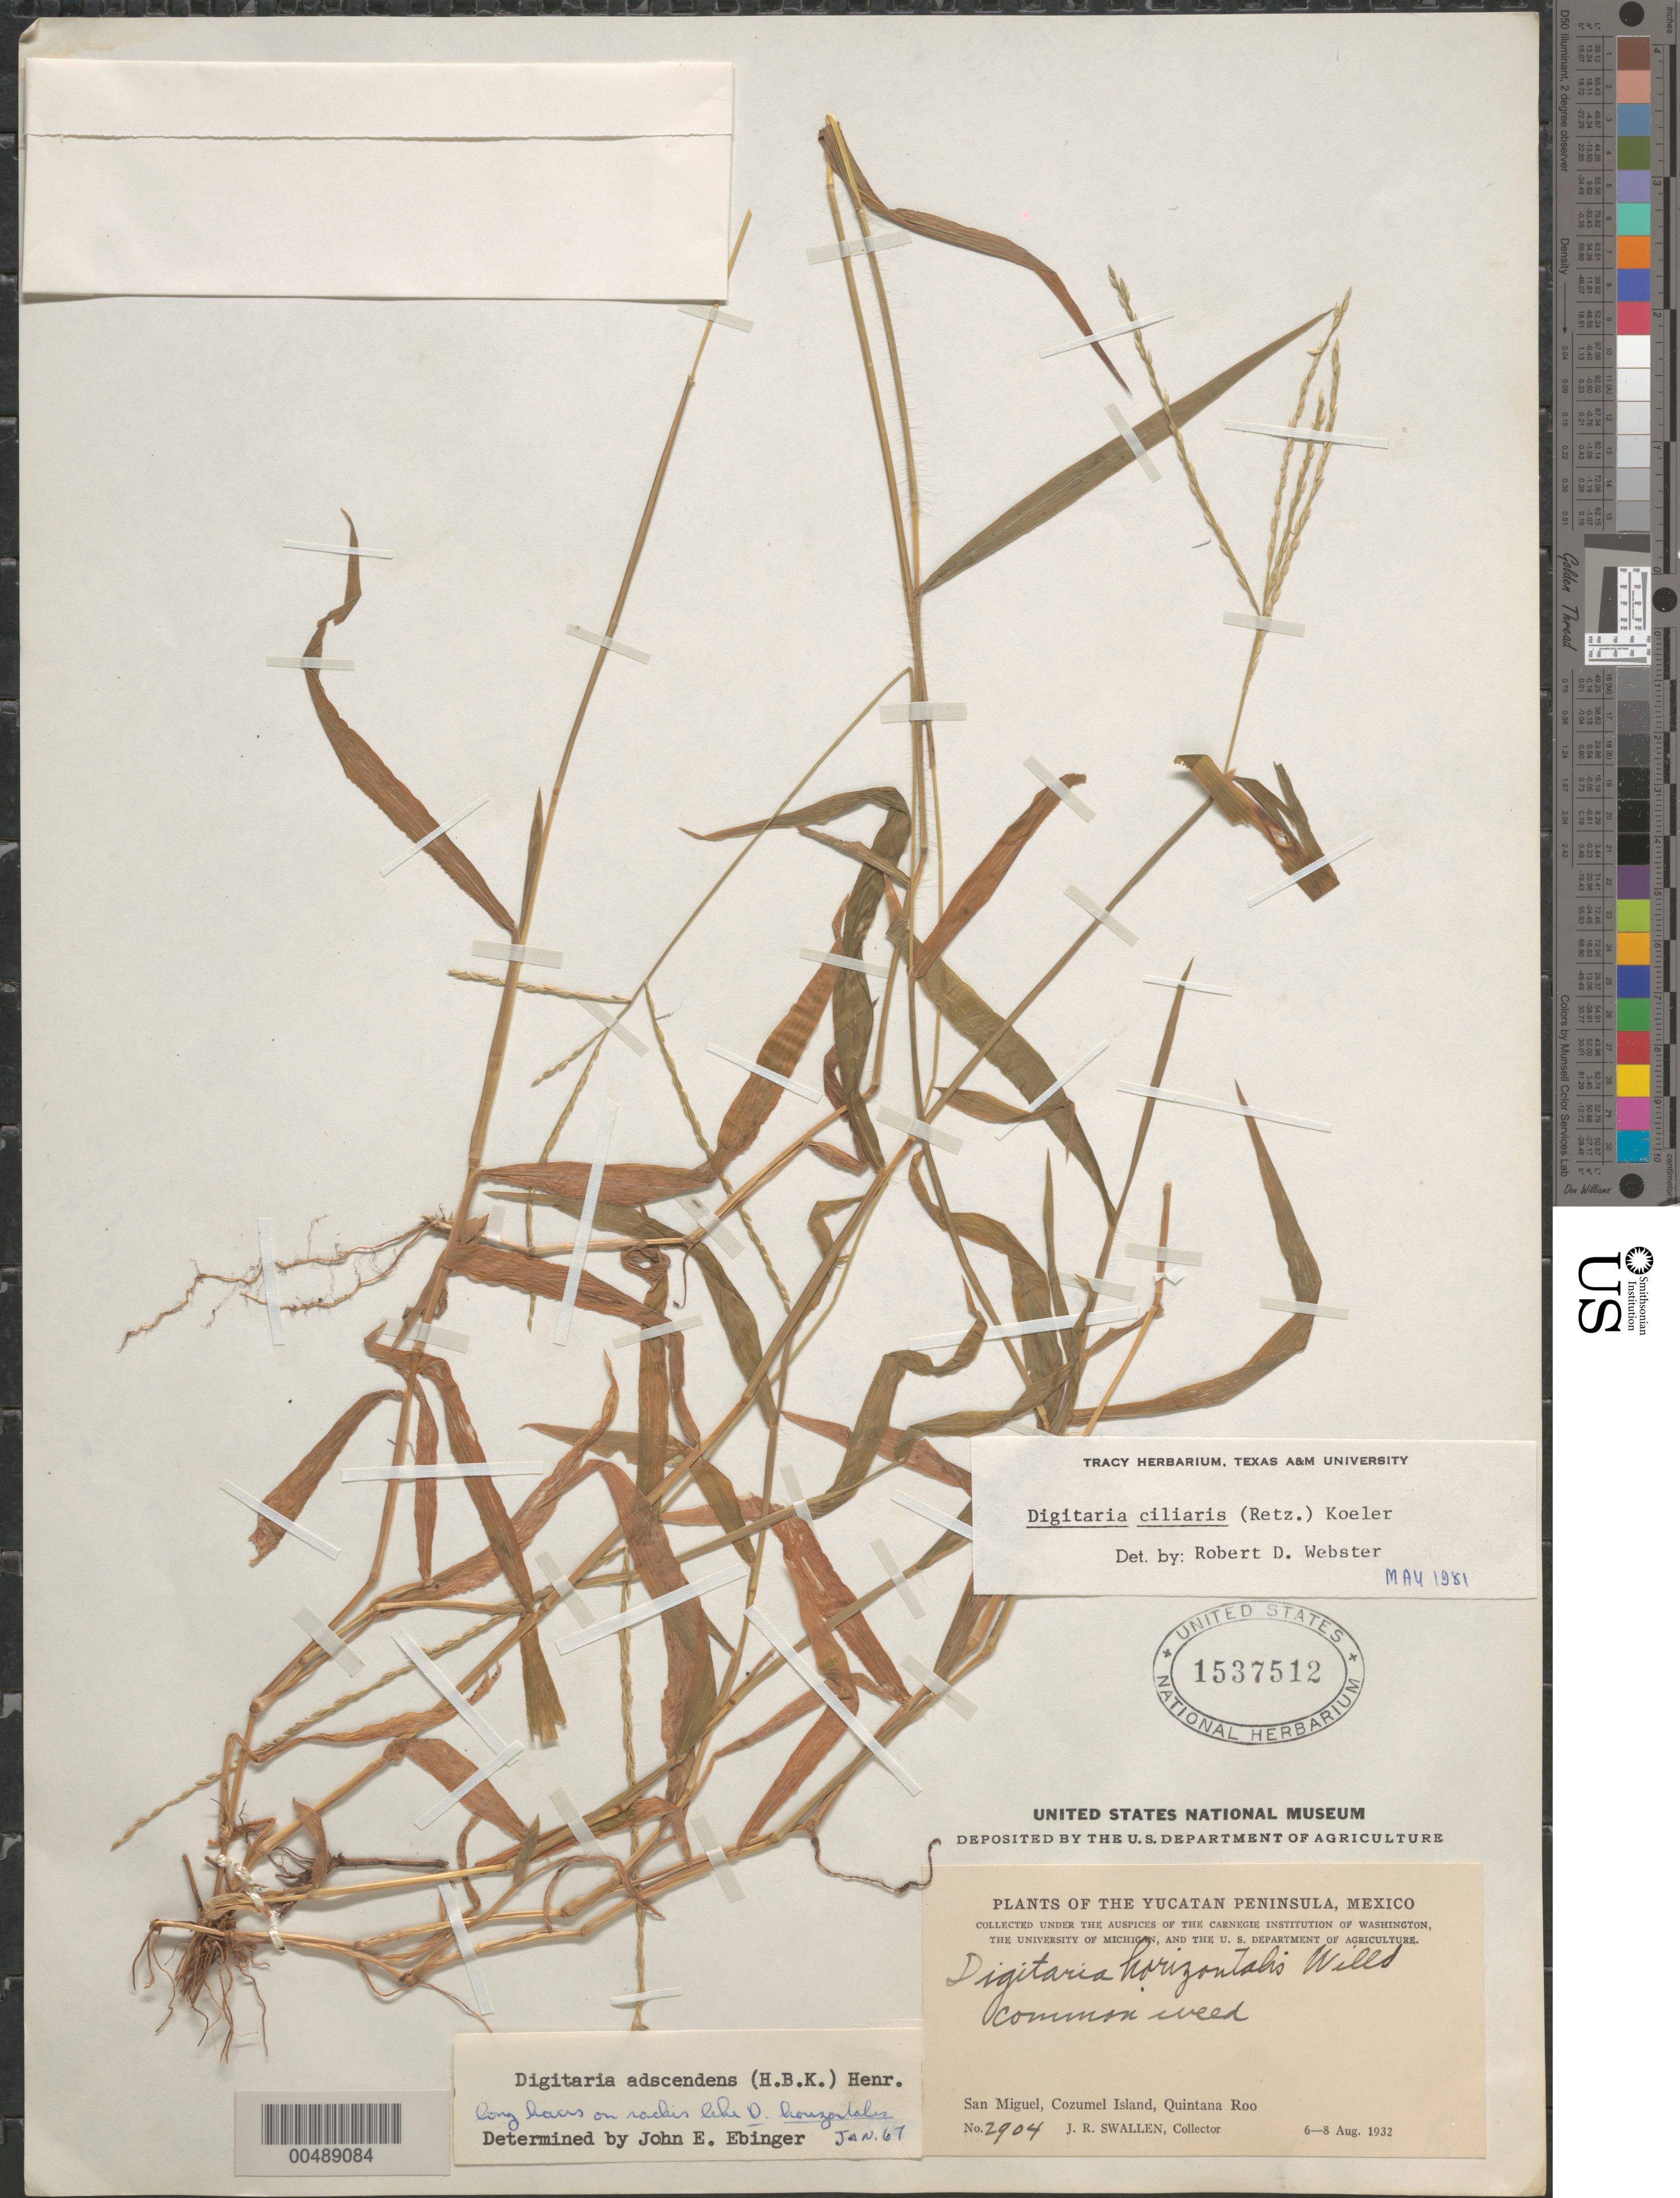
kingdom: Plantae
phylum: Tracheophyta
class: Liliopsida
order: Poales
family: Poaceae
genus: Digitaria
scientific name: Digitaria ciliaris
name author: (Retz.) Koeler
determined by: Webster, Robert D.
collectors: J. R. Swallen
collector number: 2904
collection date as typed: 6 Aug 1932 to 8 Aug 1932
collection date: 1932-08-06/1932-08-08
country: Mexico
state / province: Quintana Roo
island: Cozumel Island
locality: San Miguel, Yucatan Peninsula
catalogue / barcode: US 1537512